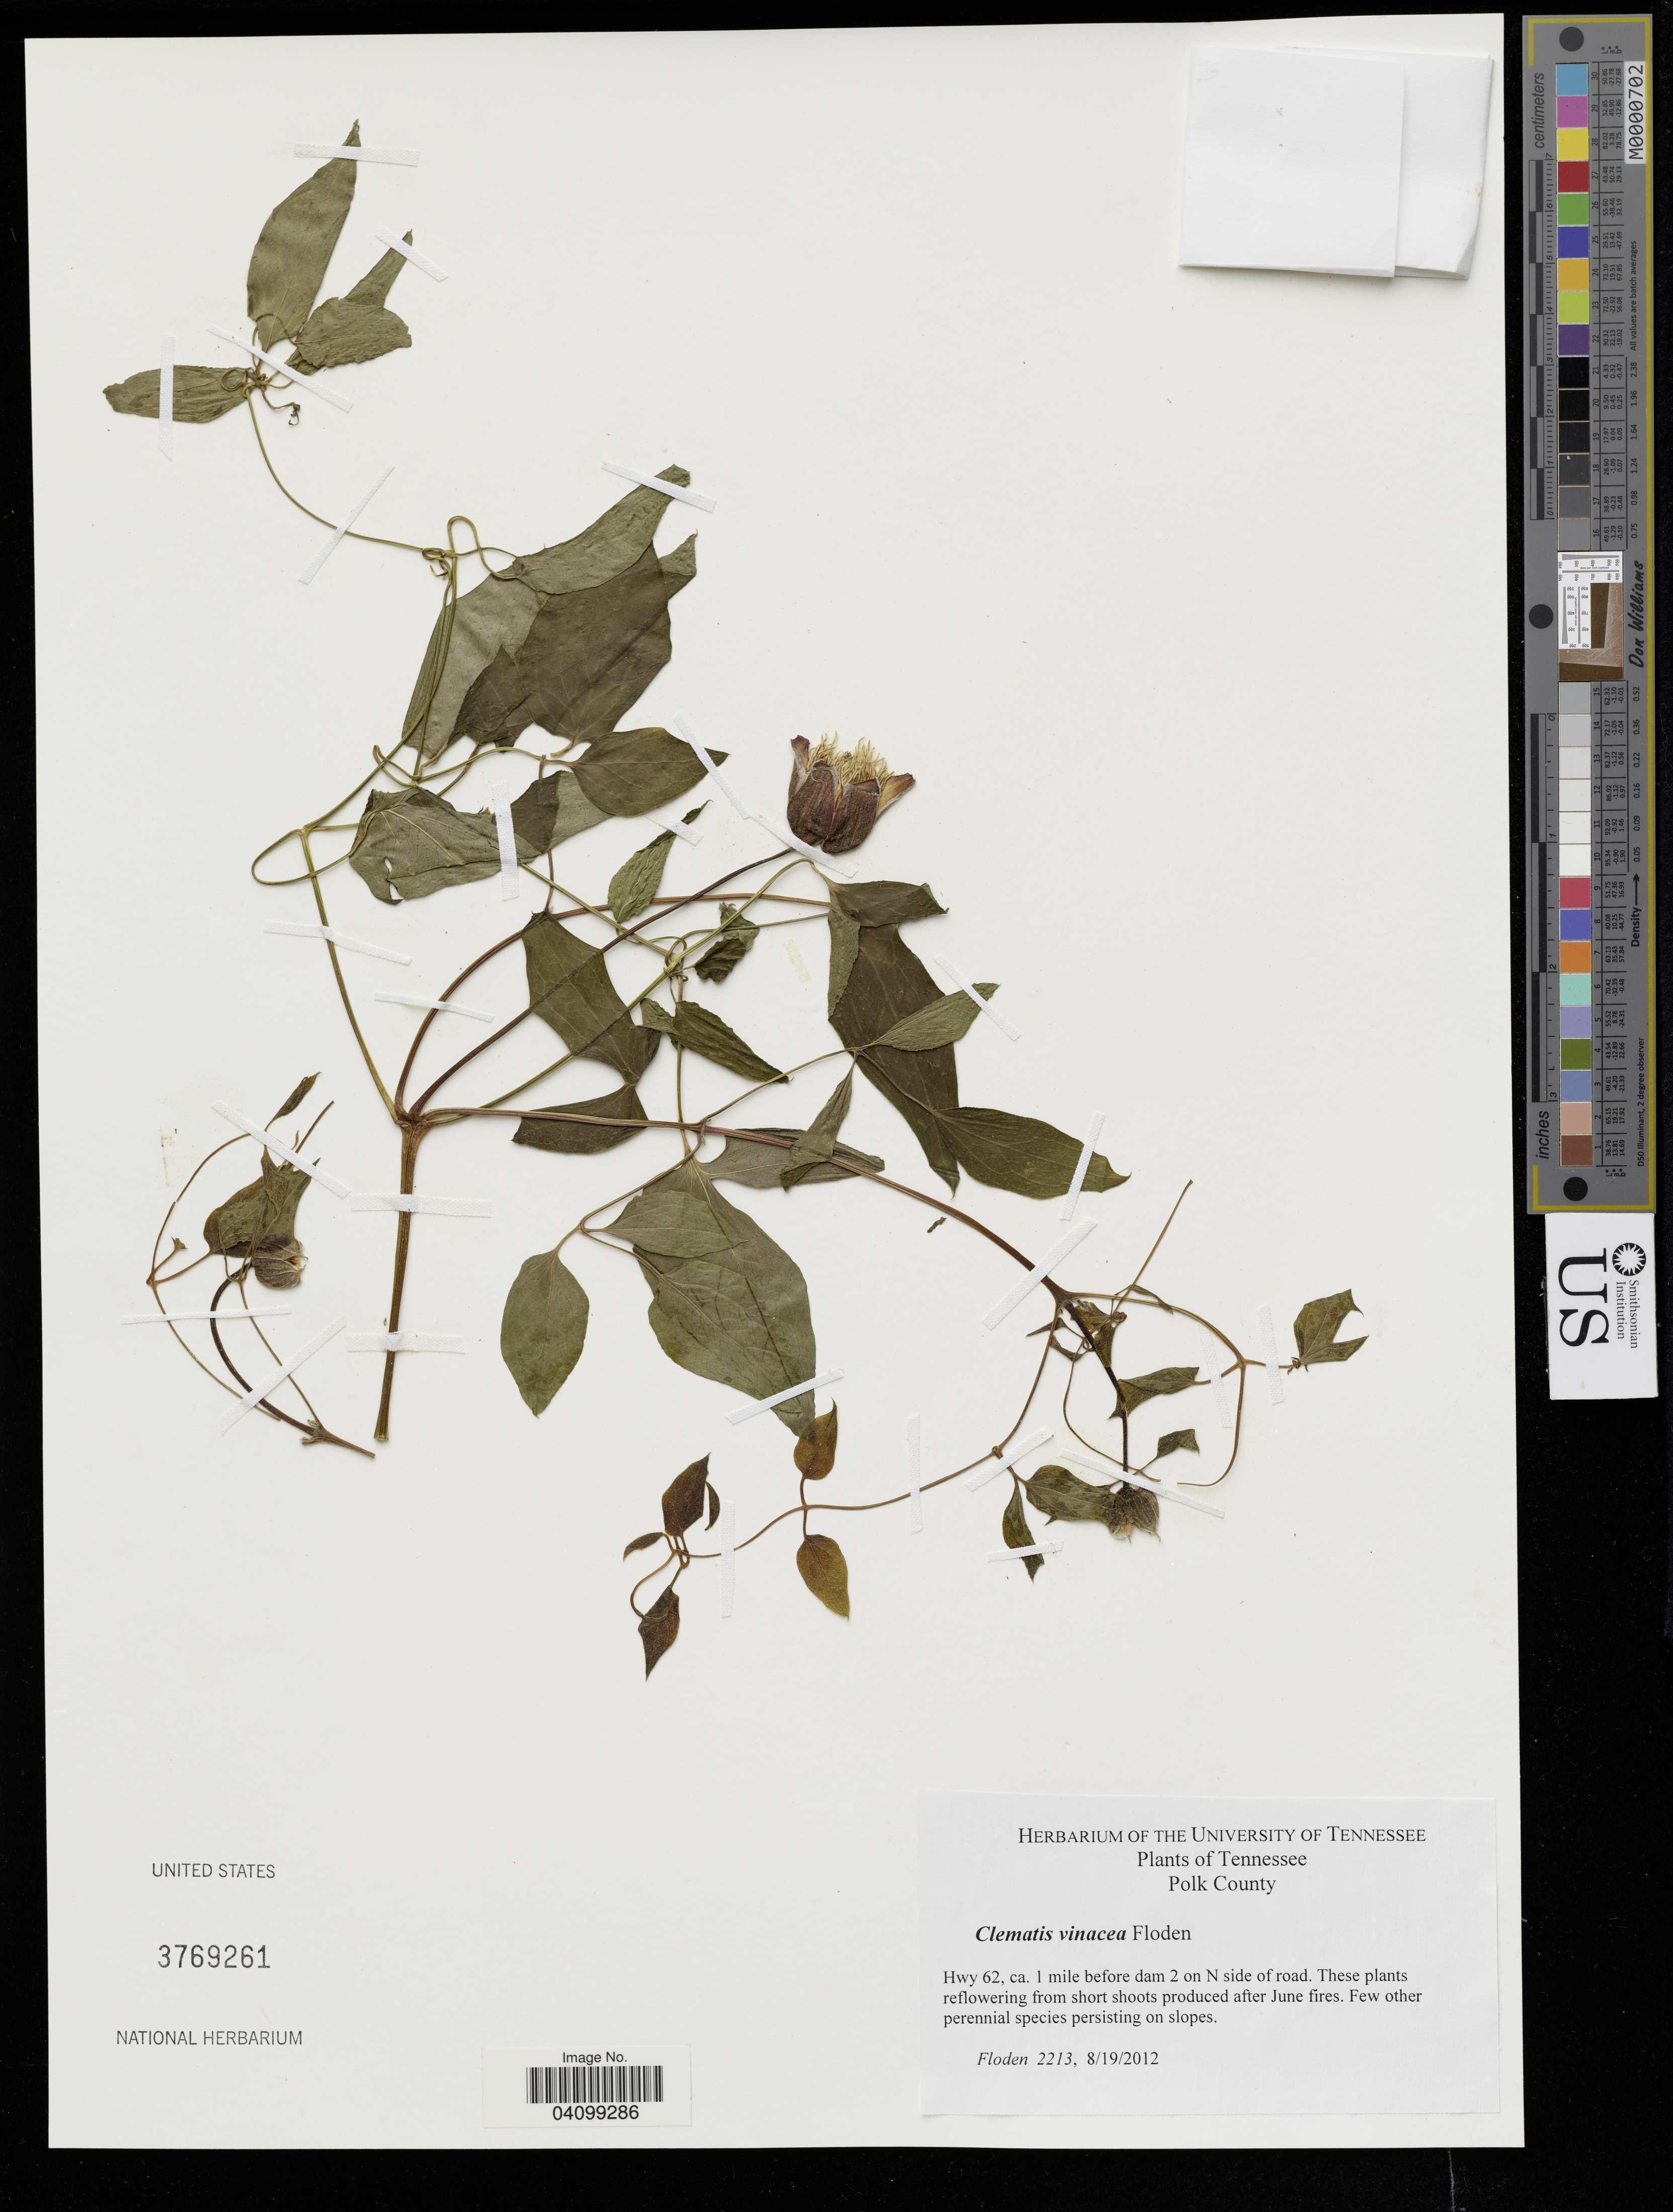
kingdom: Plantae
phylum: Tracheophyta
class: Magnoliopsida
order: Ranunculales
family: Ranunculaceae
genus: Clematis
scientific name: Clematis vinacea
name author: Floden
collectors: A. Floden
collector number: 2213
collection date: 2012-08-19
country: United States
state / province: Tennessee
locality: Polk County. Hwy 62, ca. 1 mile before dam 2 on N side of road.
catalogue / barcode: US 3769261